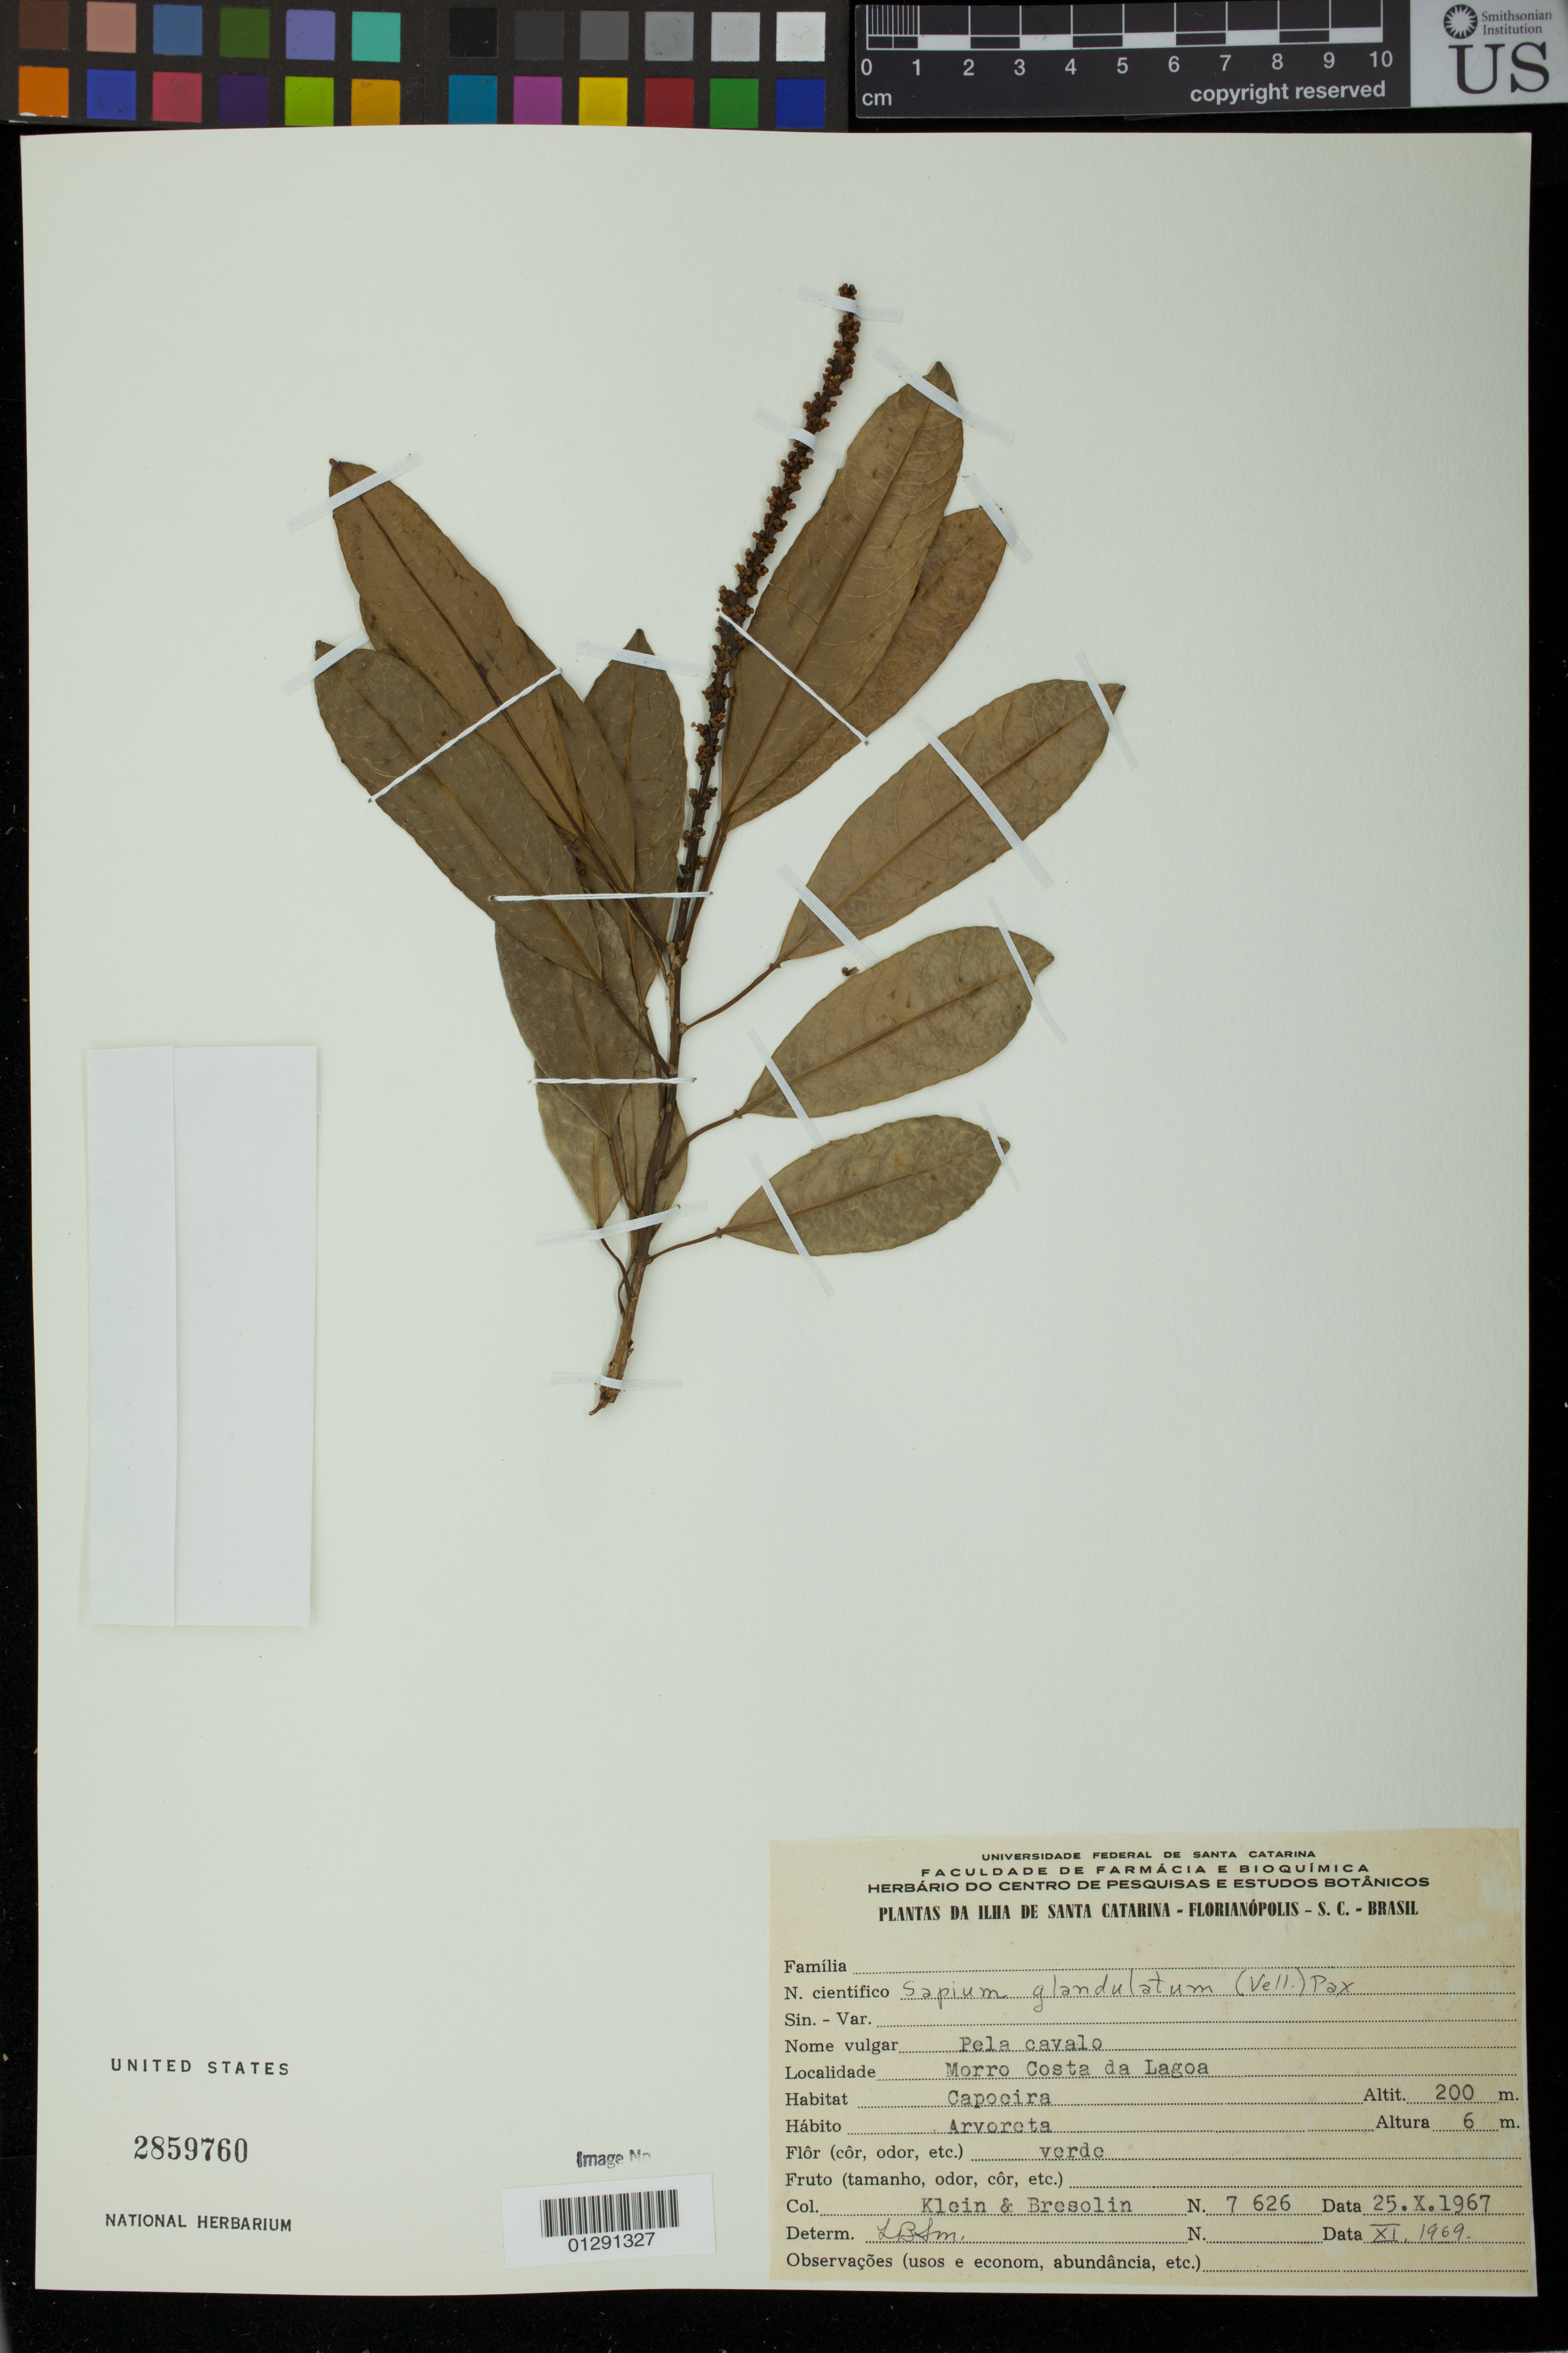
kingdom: Plantae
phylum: Tracheophyta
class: Magnoliopsida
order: Malpighiales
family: Euphorbiaceae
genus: Sapium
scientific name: Sapium glandulatum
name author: (Vell.) Pax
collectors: Klein, -- & -- Bresolin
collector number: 7626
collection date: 1967-10-25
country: Brazil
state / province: Santa Catarina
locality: Morro Costa da Lagoa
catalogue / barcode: US 2859760